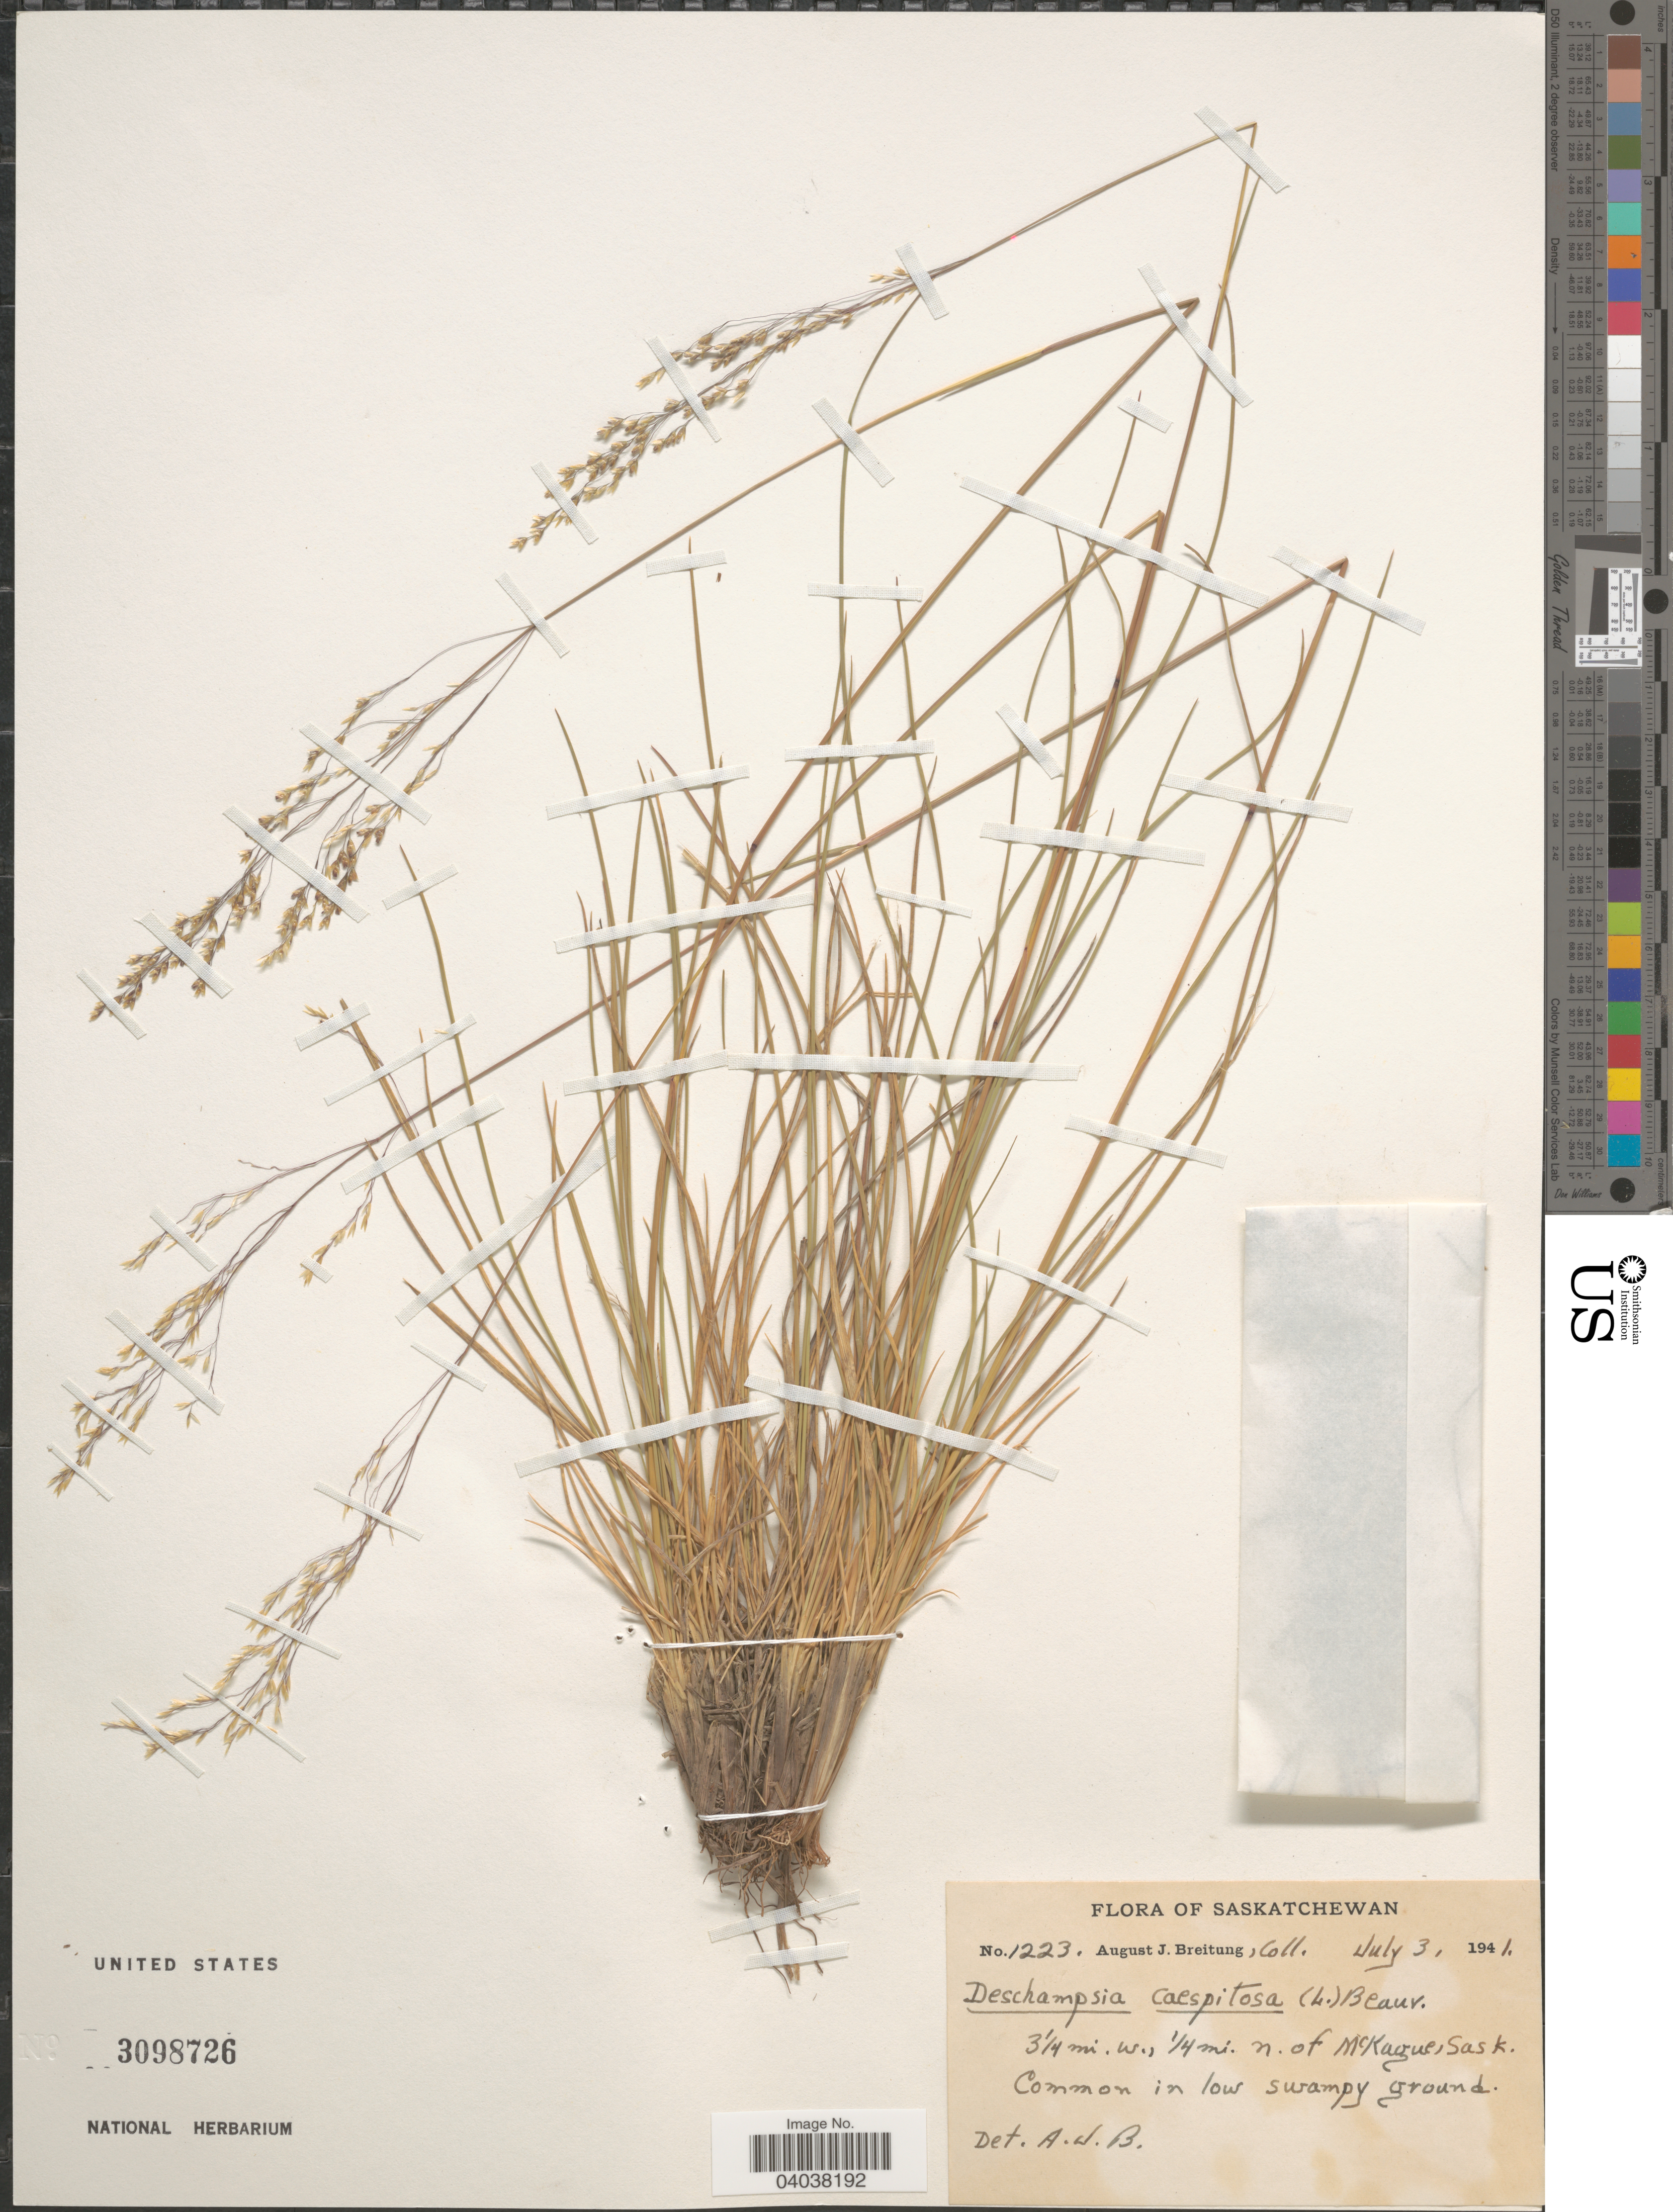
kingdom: Plantae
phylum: Tracheophyta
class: Liliopsida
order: Poales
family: Poaceae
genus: Deschampsia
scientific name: Deschampsia cespitosa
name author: (L.) P. Beauv.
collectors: A. Breitung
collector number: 1223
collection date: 1941-07-03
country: Canada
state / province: Saskatchewan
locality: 3¼ mi. w., ¼ mi. n. of McKague.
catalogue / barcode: US 3098726